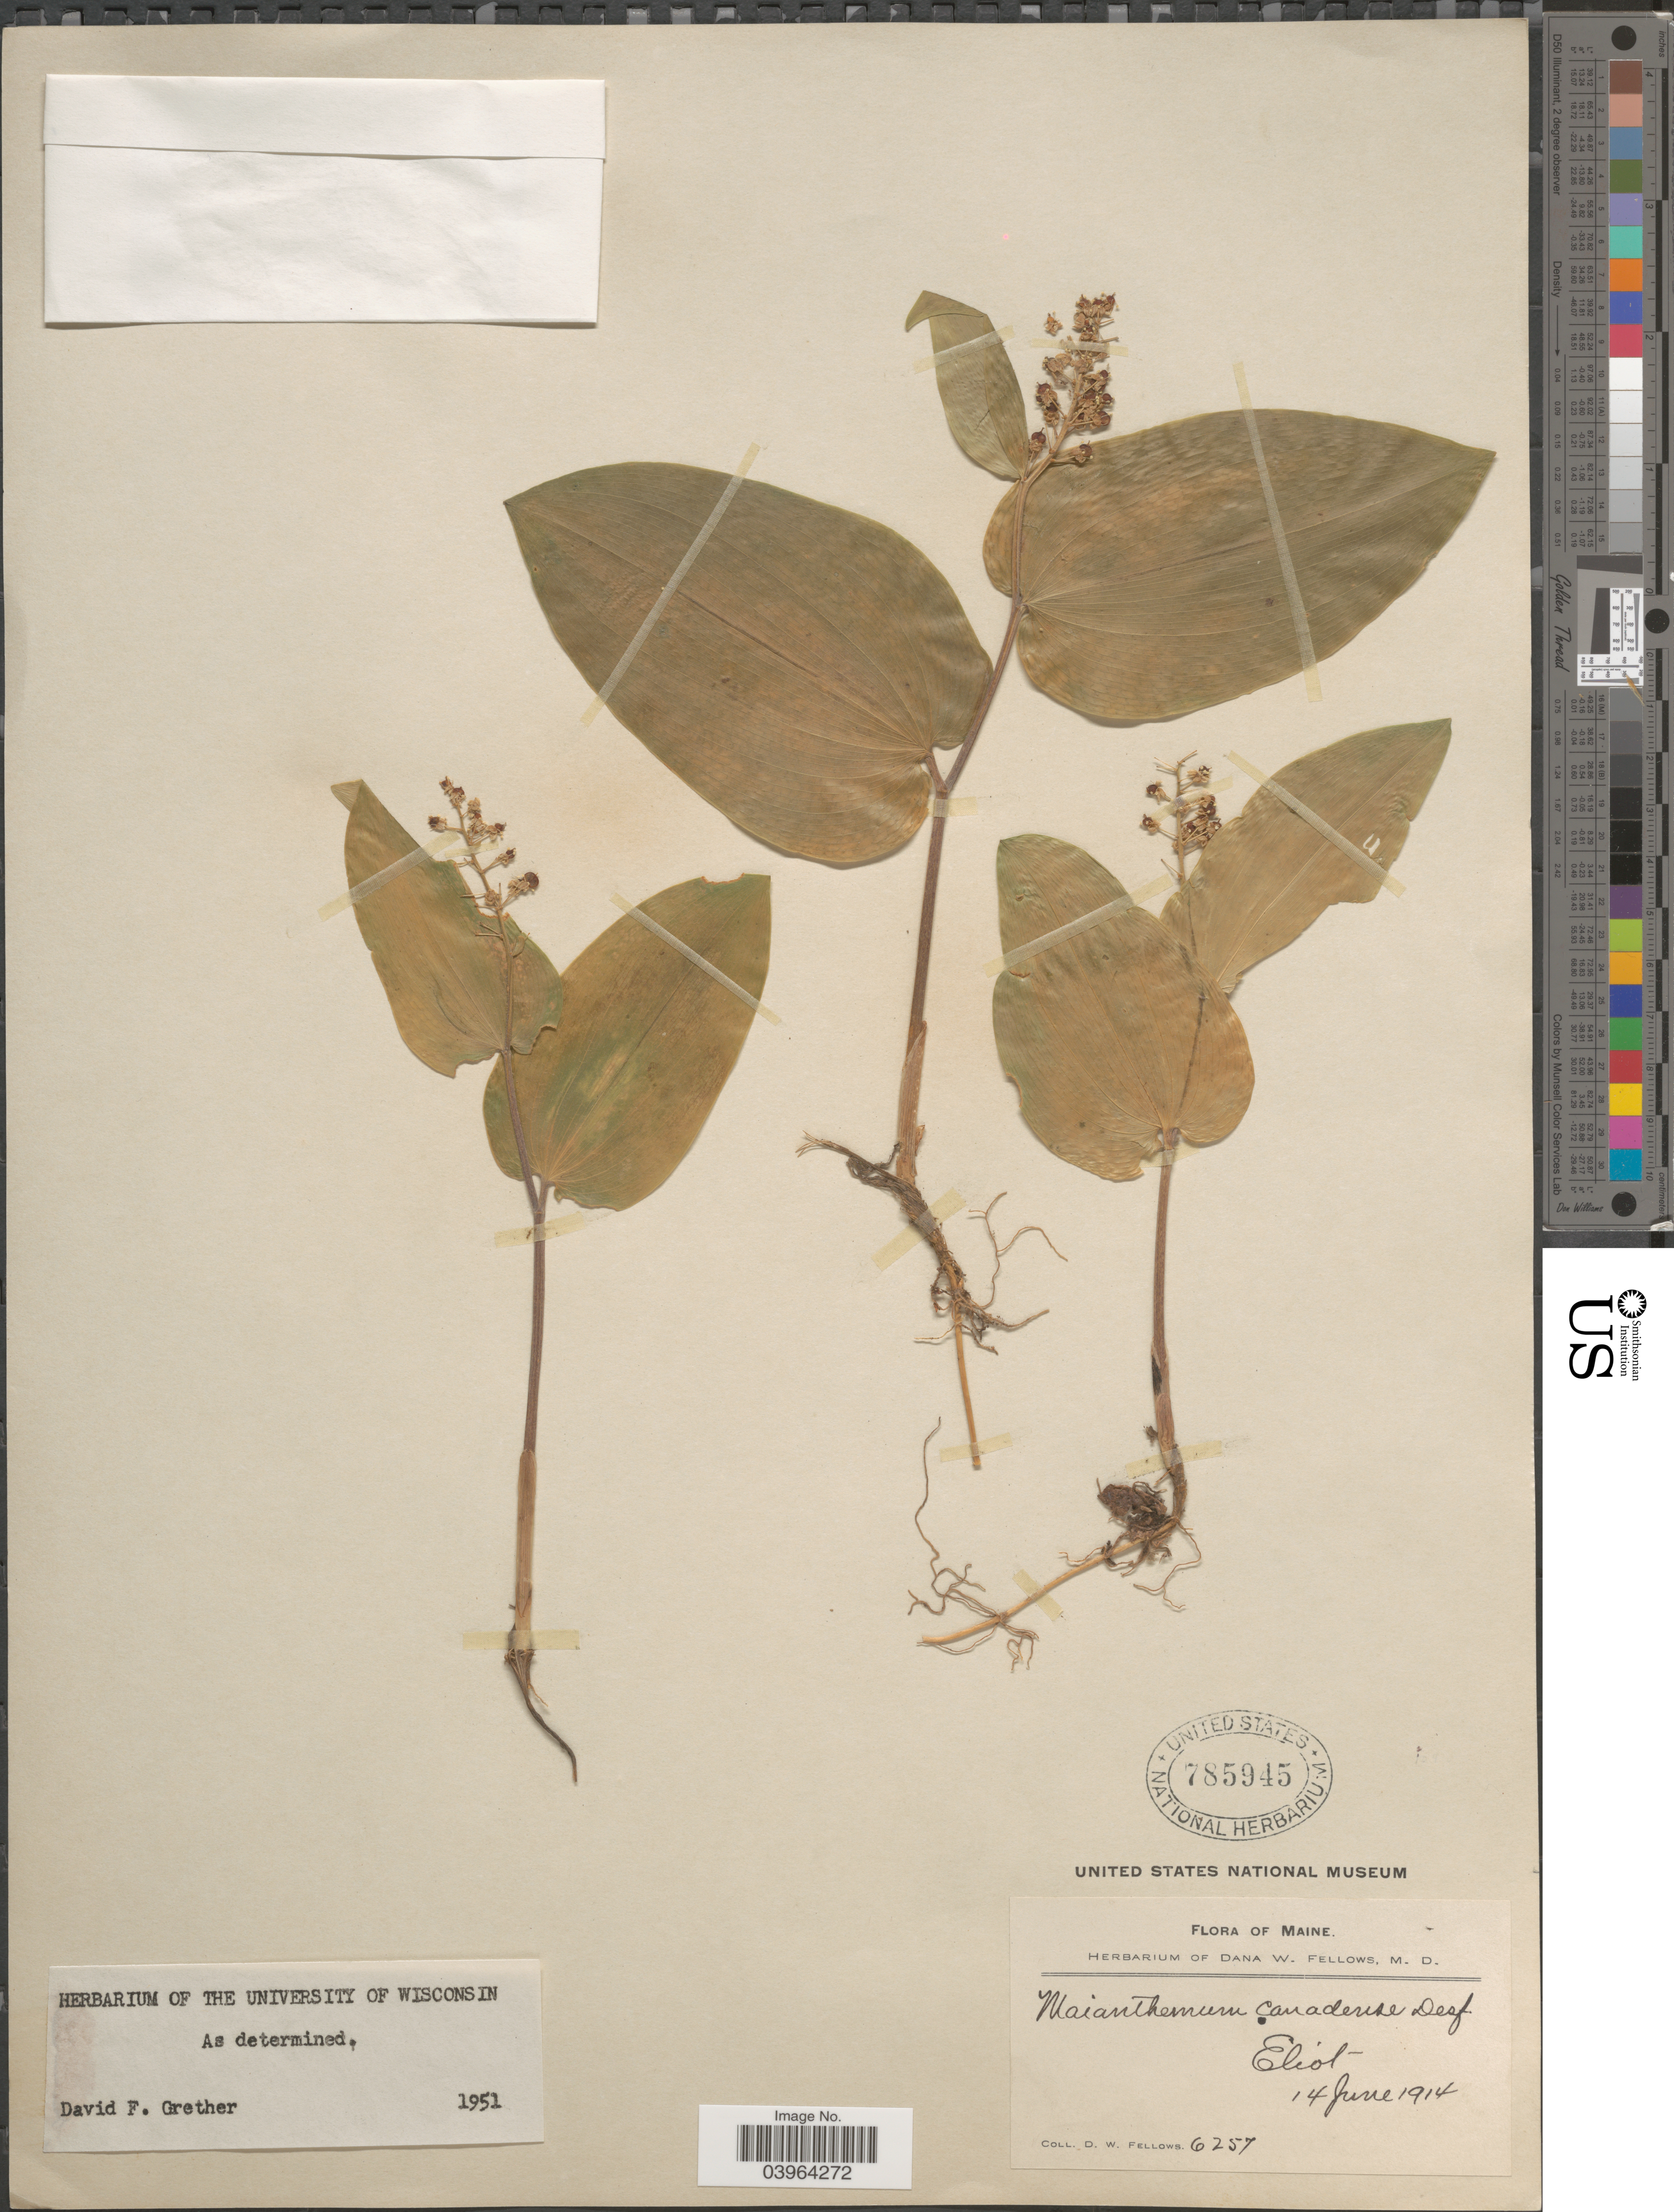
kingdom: Plantae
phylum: Tracheophyta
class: Liliopsida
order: Asparagales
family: Asparagaceae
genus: Maianthemum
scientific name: Maianthemum canadense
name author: Desf.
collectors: D. W. Fellows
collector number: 6257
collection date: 1914-06-14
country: United States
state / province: Maine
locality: Eliot.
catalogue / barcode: US 785945